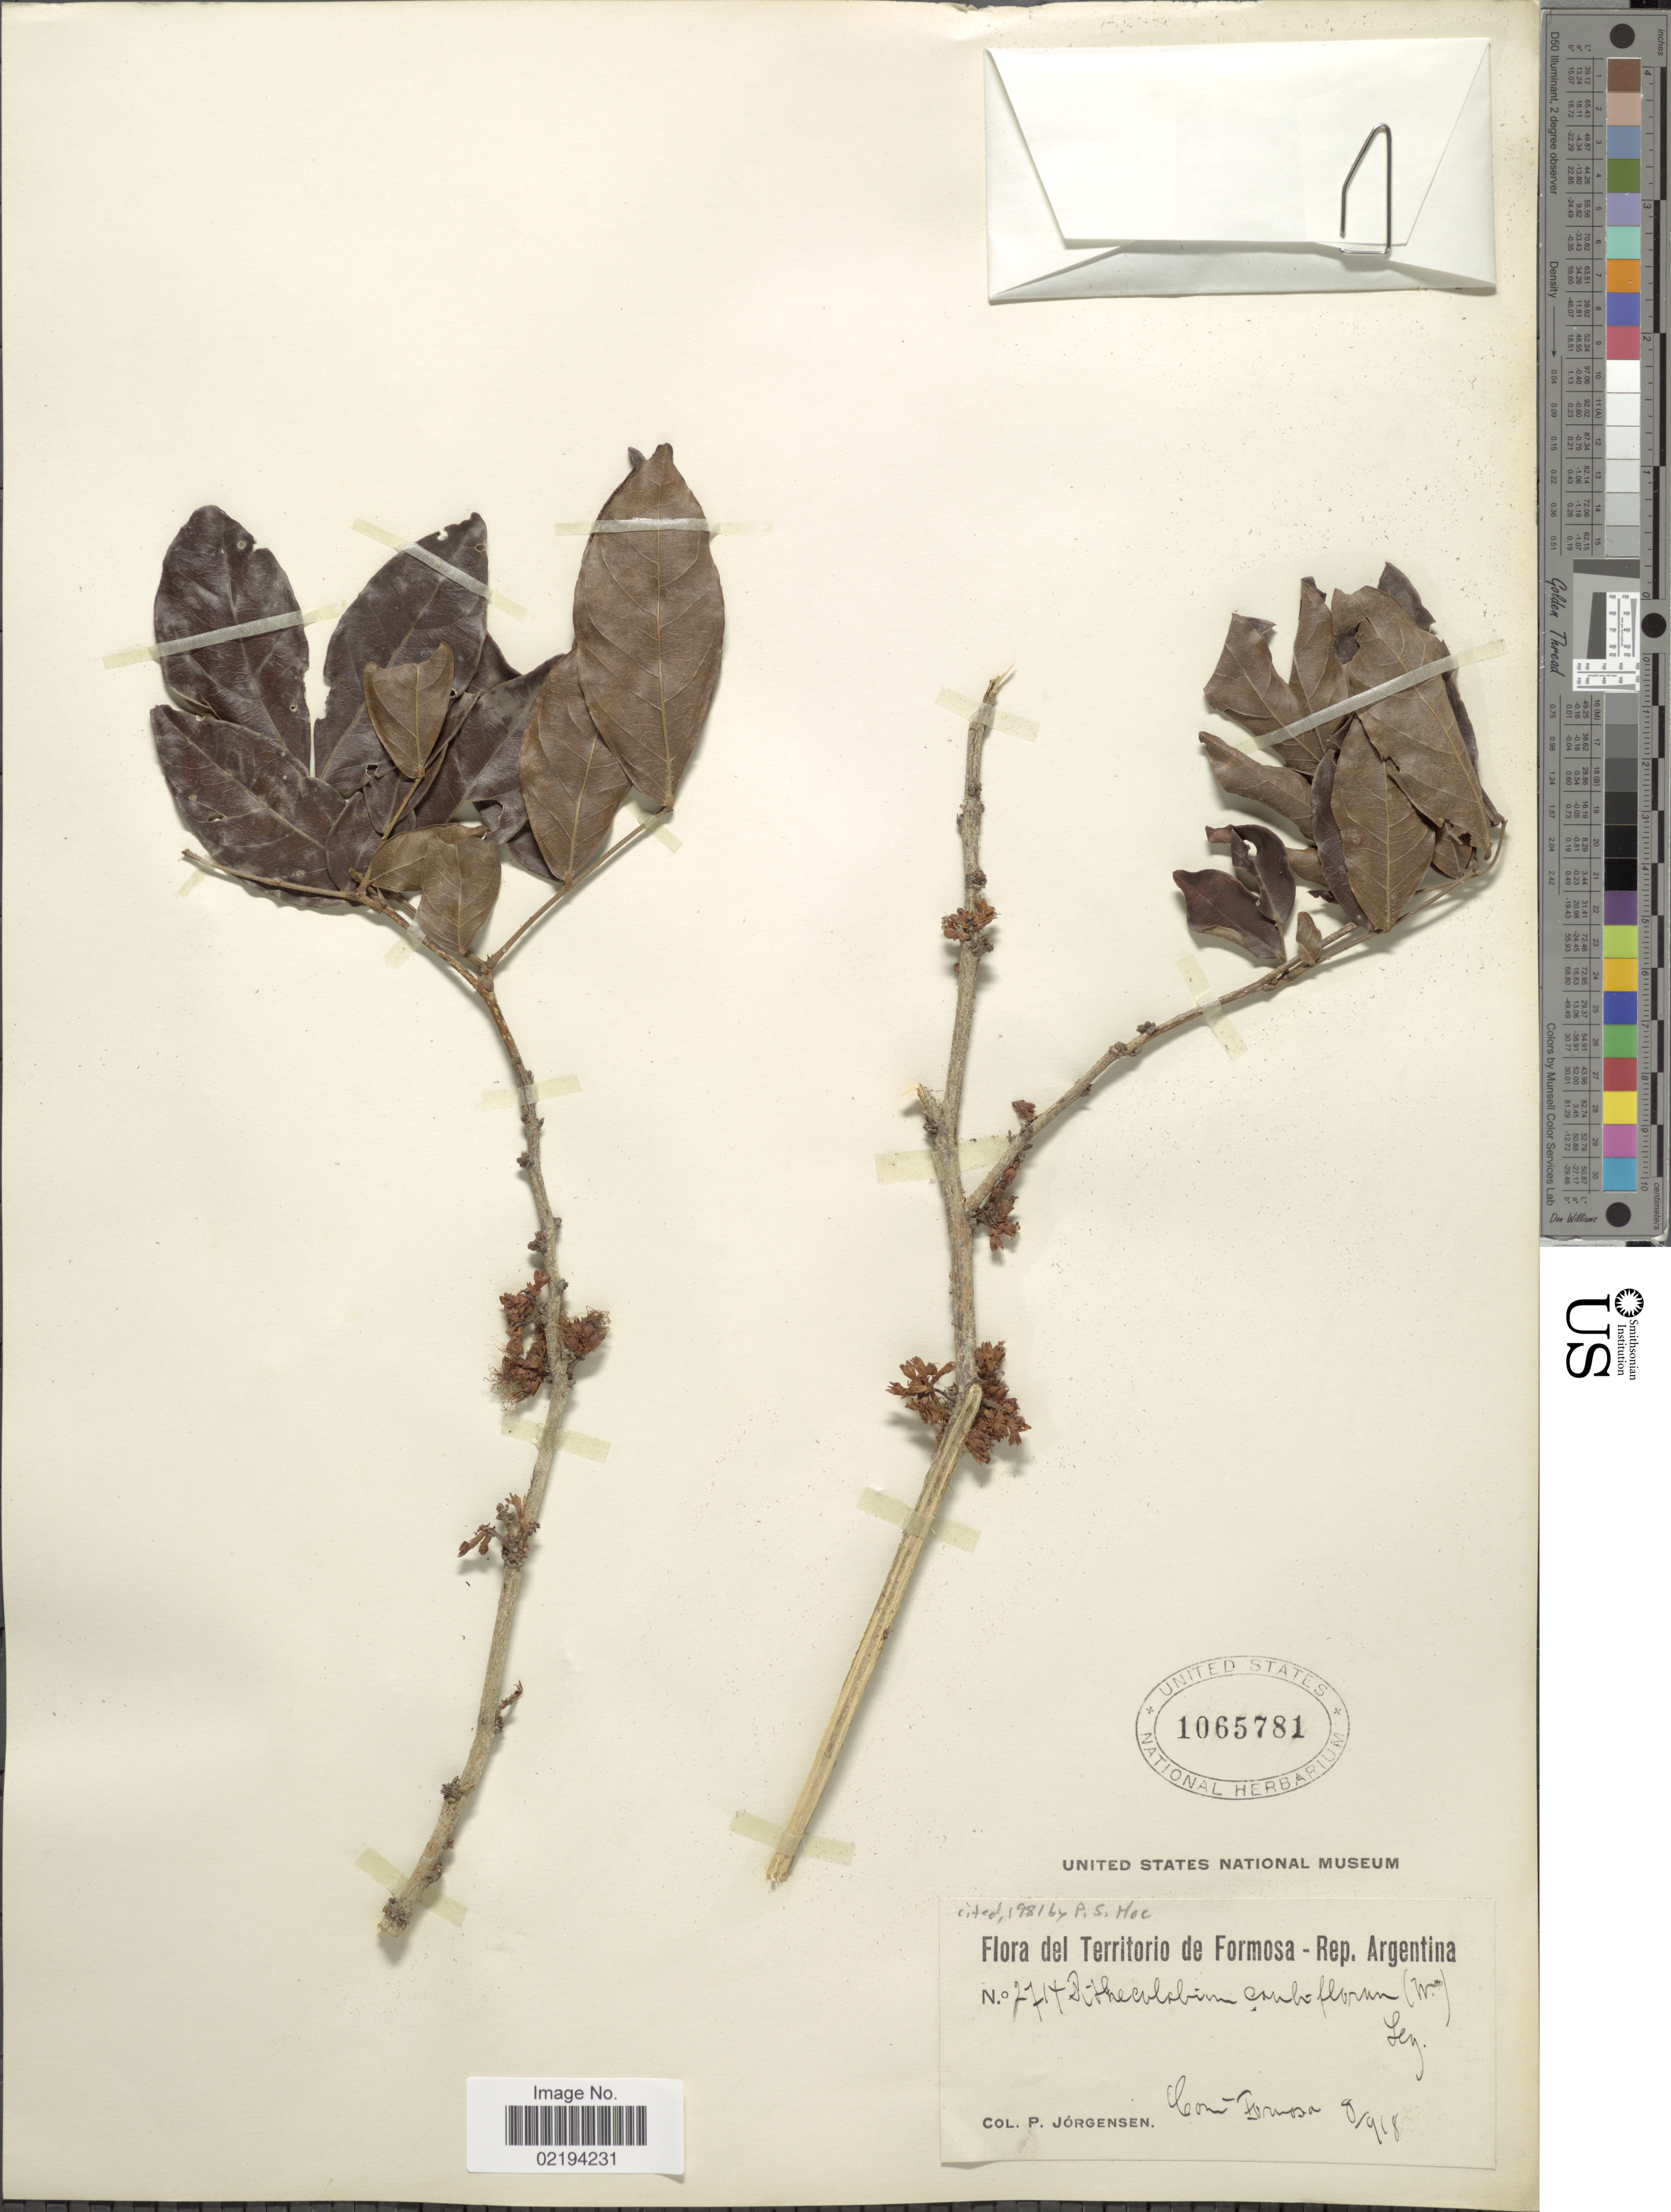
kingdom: Plantae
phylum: Tracheophyta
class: Magnoliopsida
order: Fabales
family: Fabaceae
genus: Zygia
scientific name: Zygia morongii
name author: Barneby & J.W. Grimes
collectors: P. Jörgensen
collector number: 2714*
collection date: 1918-08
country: Argentina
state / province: Formosa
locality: Comun Formosa.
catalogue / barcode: US 1065781